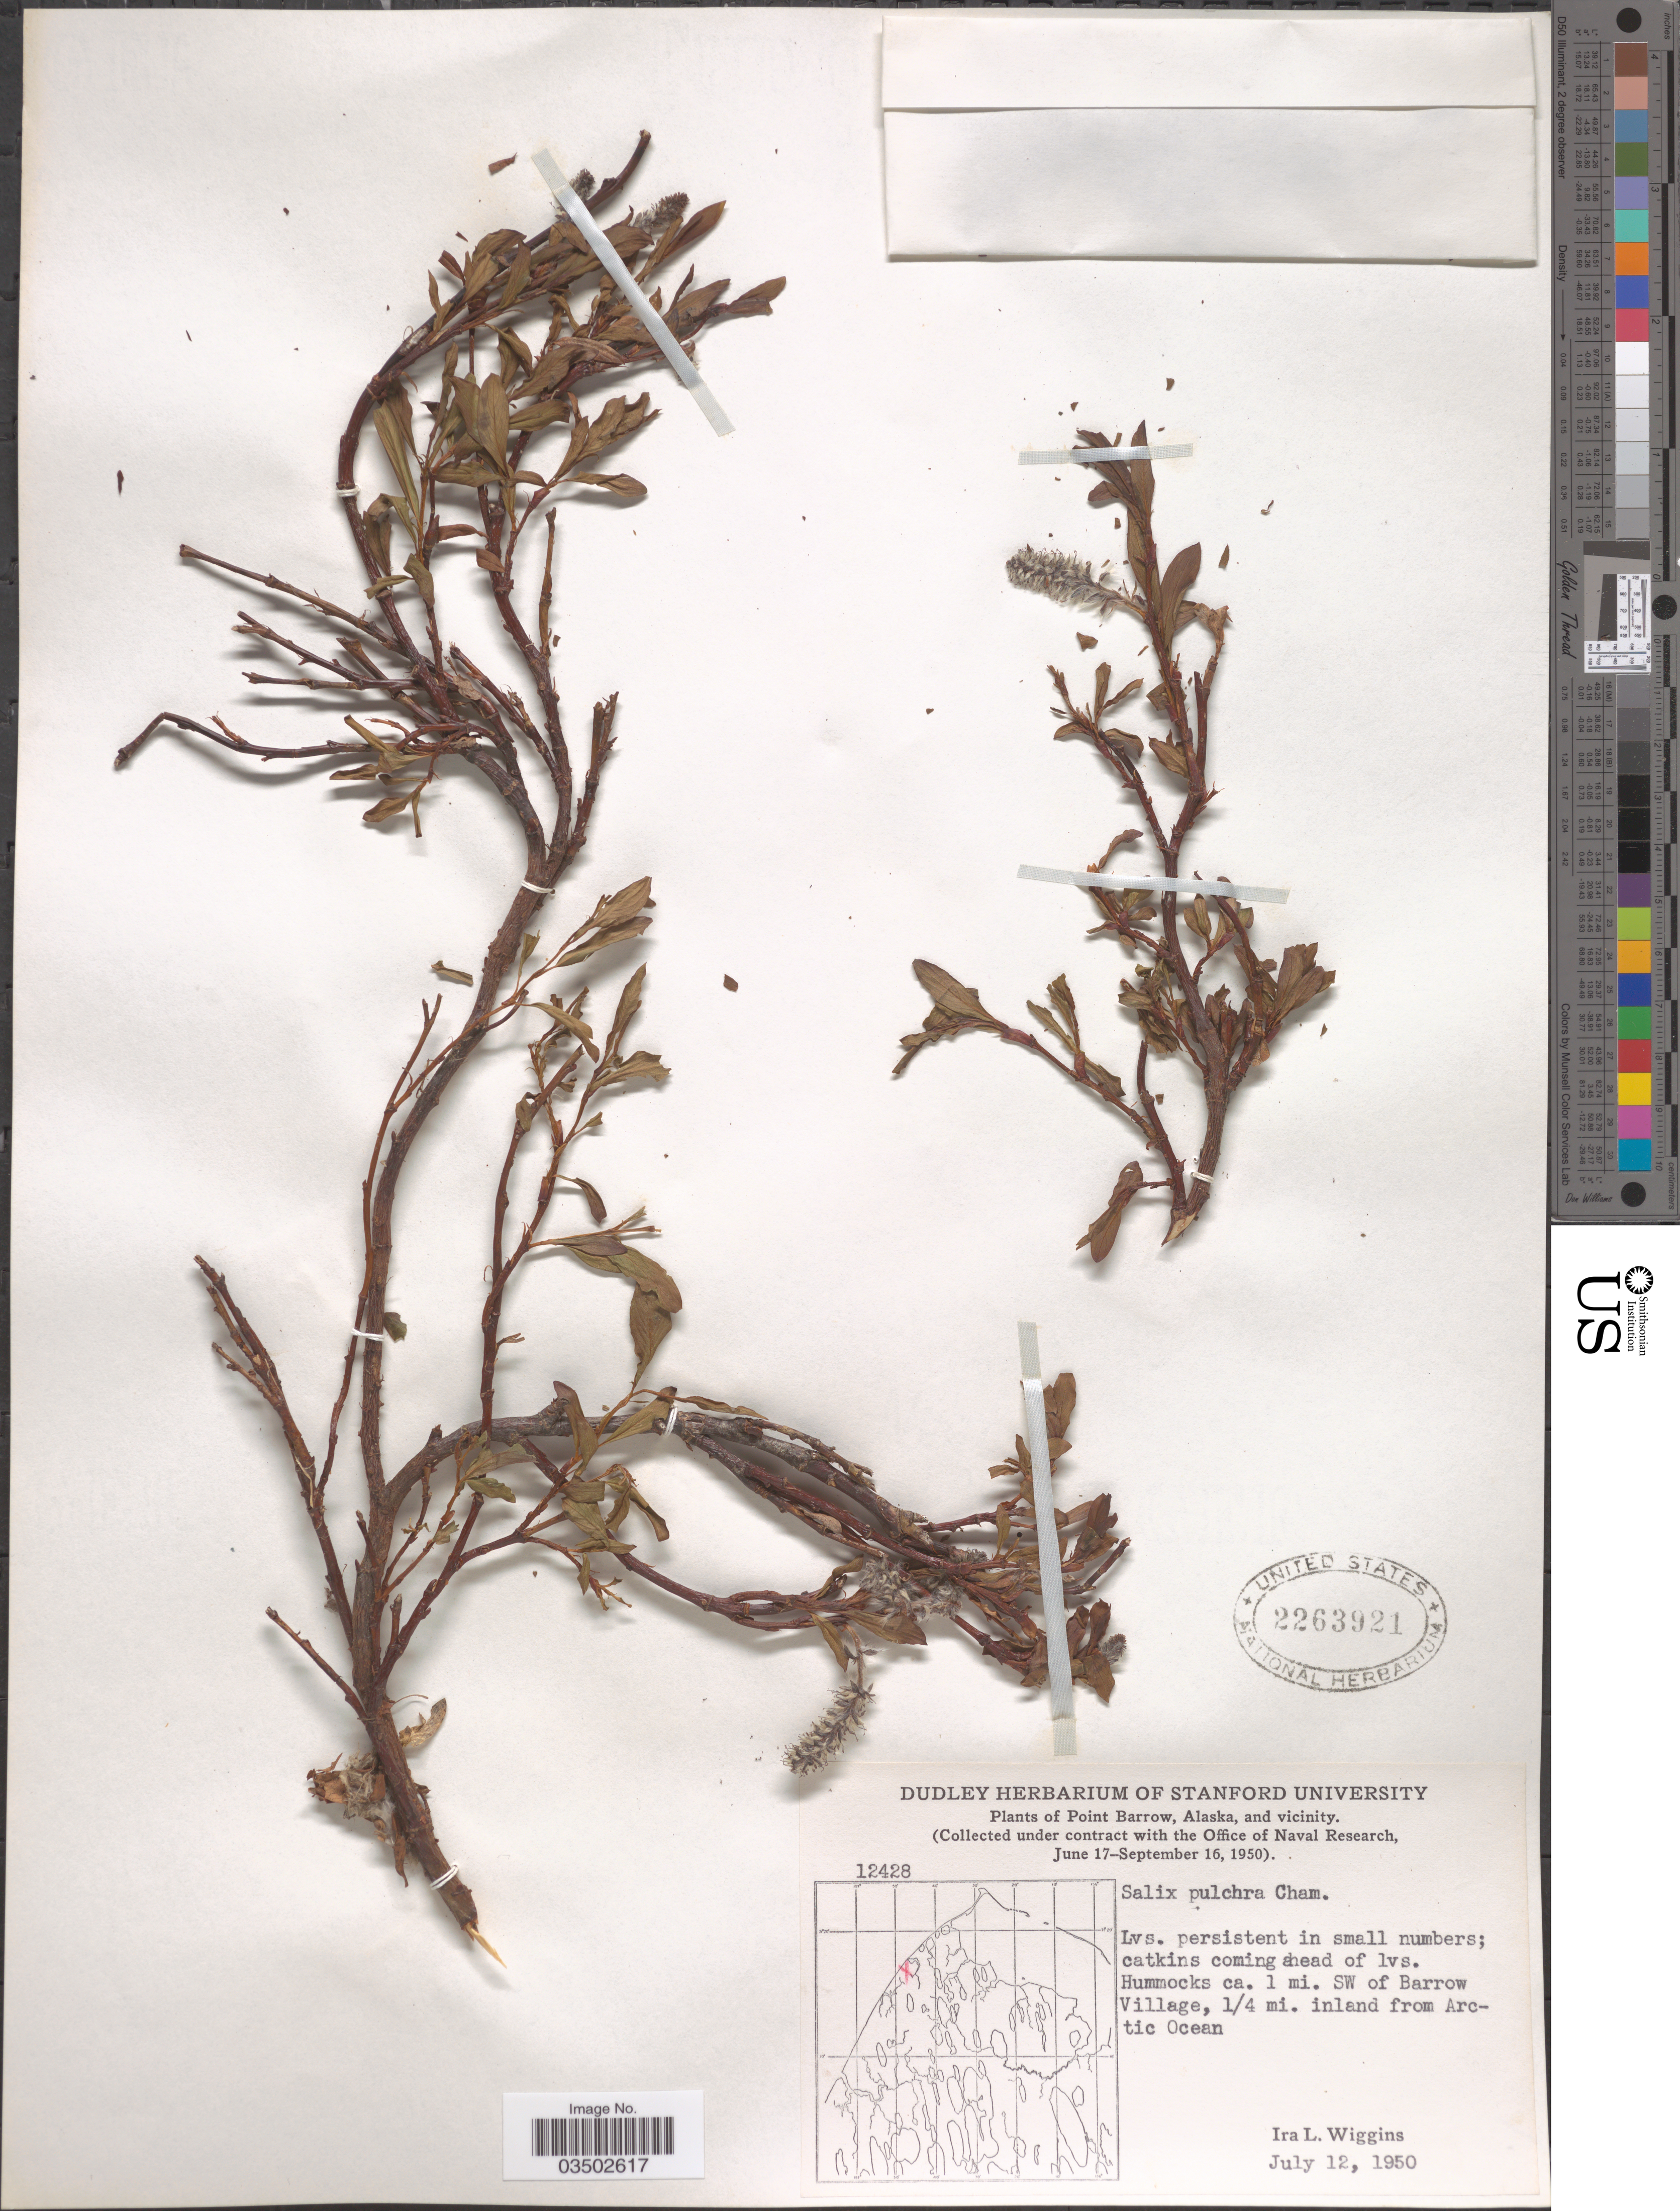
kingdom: Plantae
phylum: Tracheophyta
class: Magnoliopsida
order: Malpighiales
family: Salicaceae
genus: Salix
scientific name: Salix pulchra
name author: Cham.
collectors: I. L. Wiggins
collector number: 12428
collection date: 1950-07-12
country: United States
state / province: Alaska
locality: Point Barrow, Alaska, and vicinity. Hummocks ca. 1 mi. SW of Barrow Village, ¼ mi. inland from Arctic Ocean.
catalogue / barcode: US 2263921